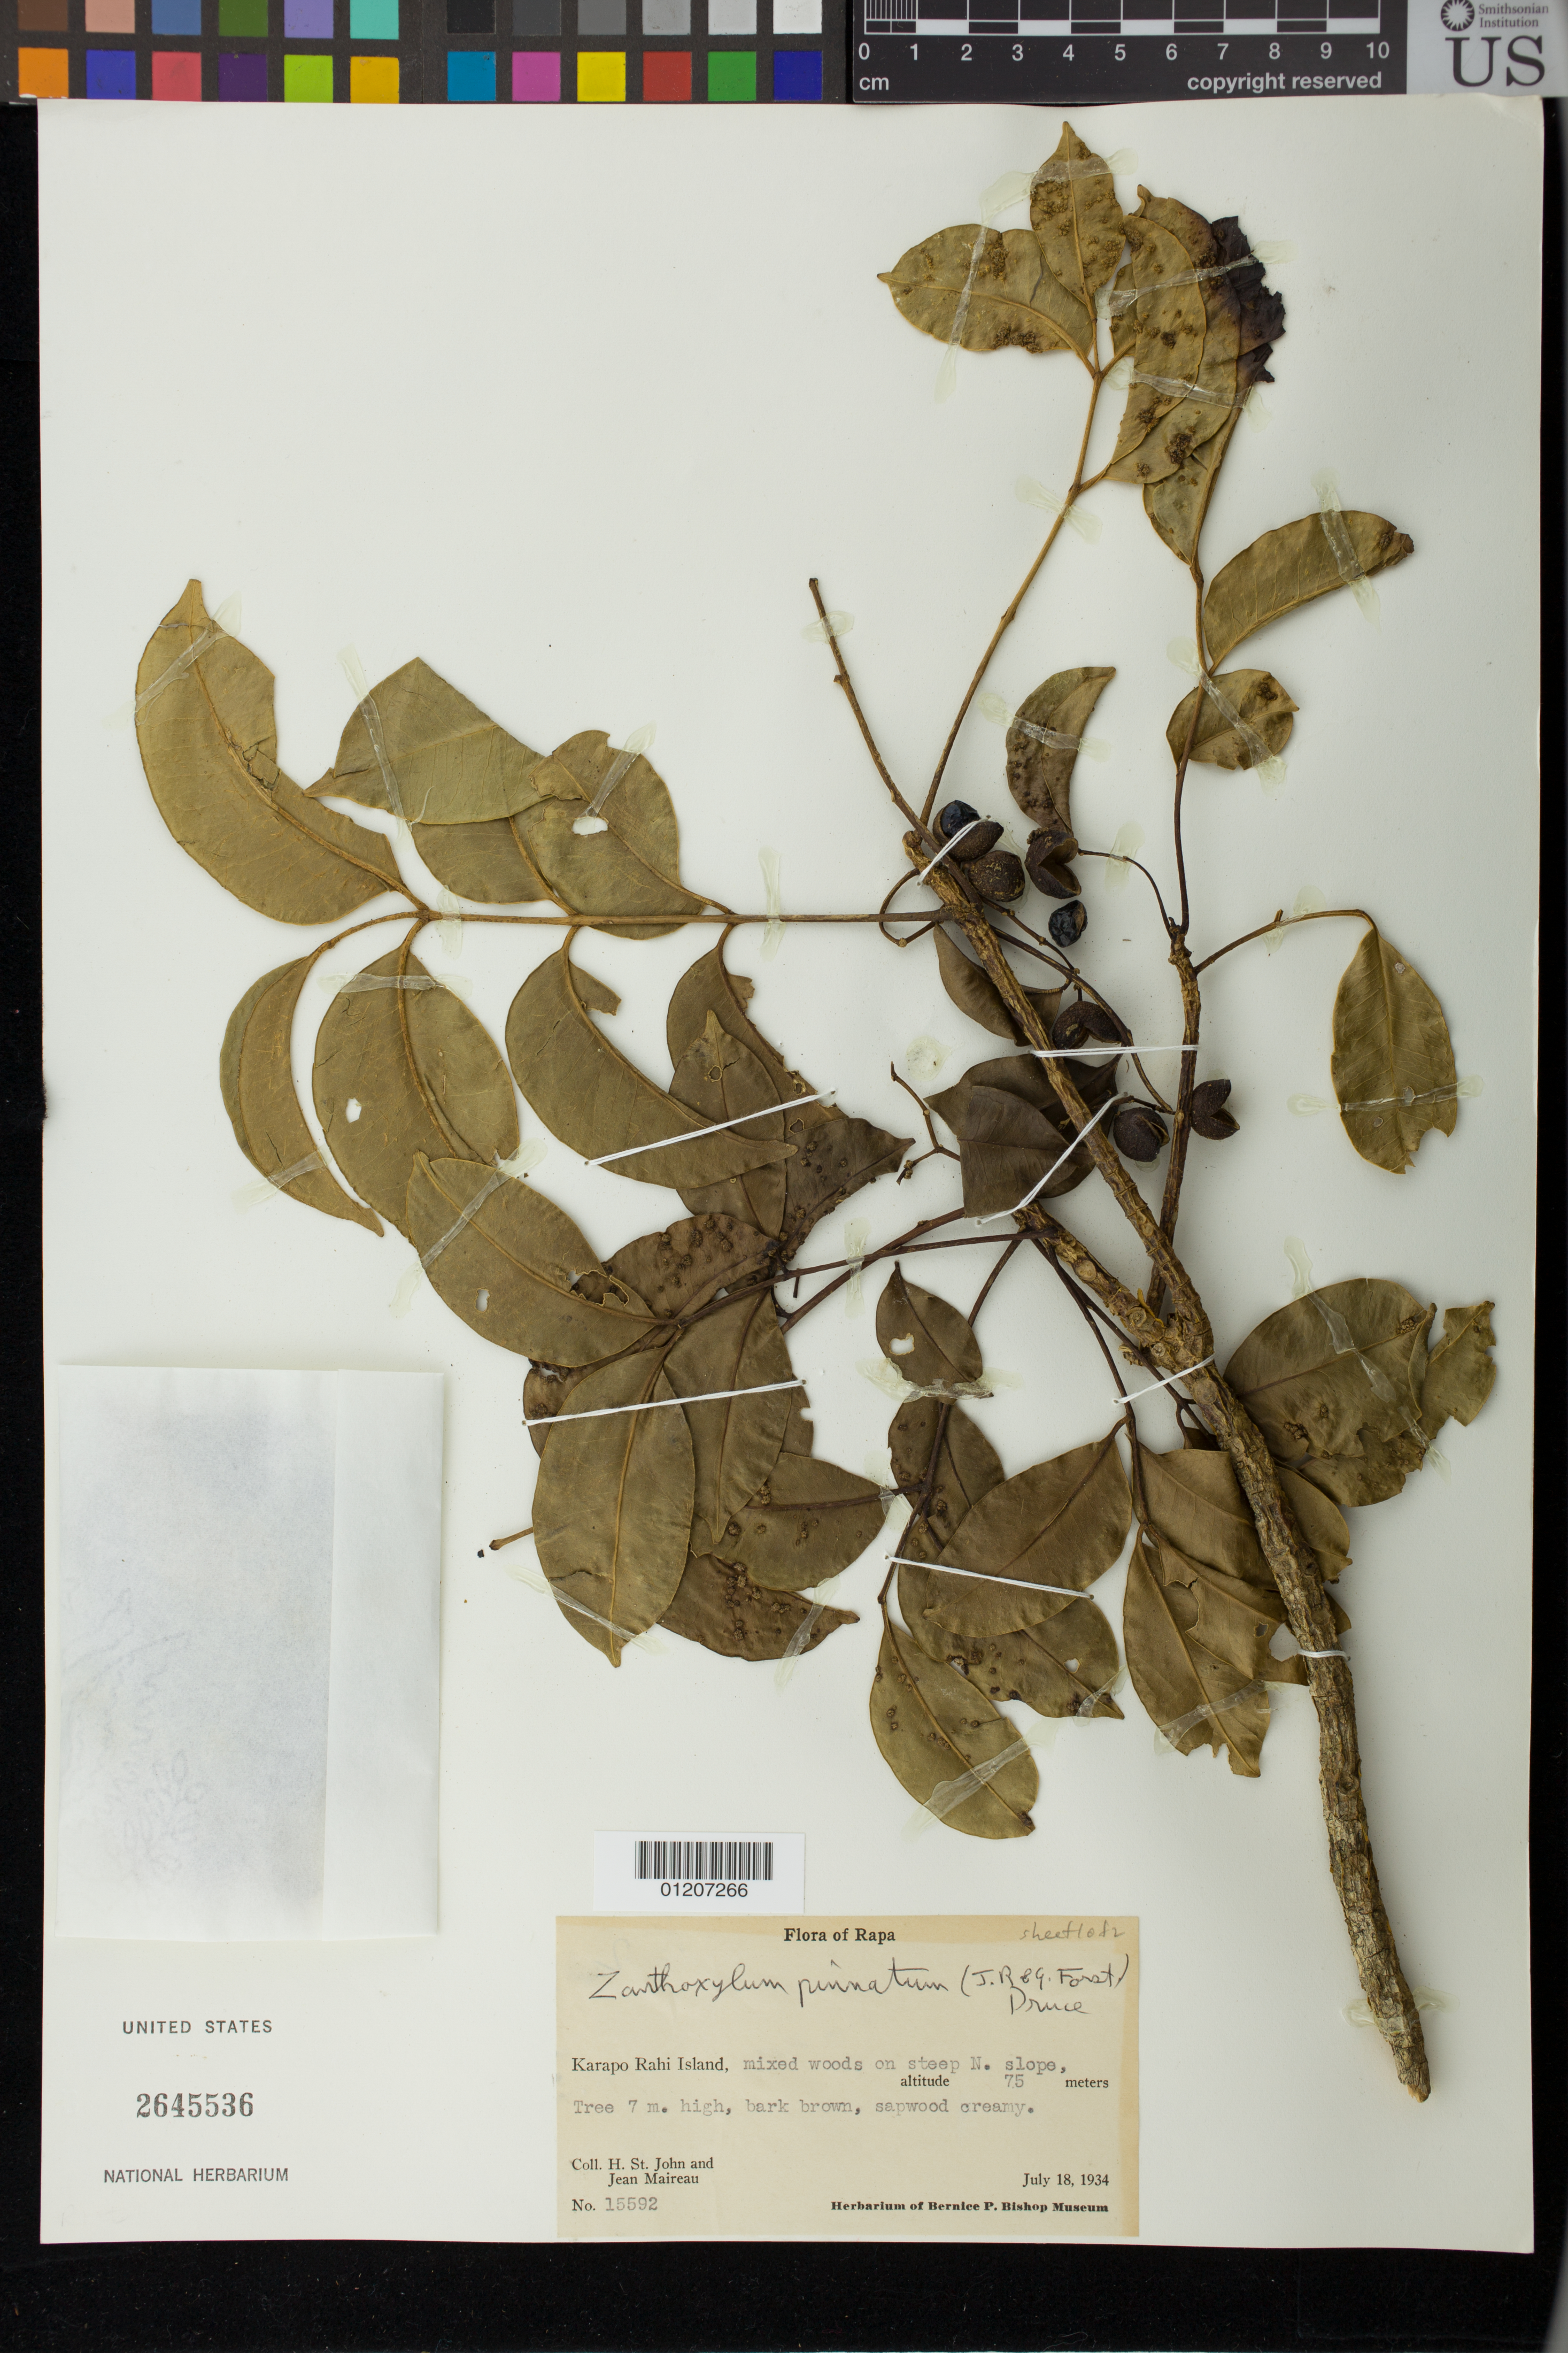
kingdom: Plantae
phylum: Tracheophyta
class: Magnoliopsida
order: Sapindales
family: Rutaceae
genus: Zanthoxylum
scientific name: Zanthoxylum pinnatum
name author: Druce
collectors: H. St. John & J. Maireau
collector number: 15592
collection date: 1934-07-18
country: French Polynesia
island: Rapa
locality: Karapo Rahi Island, N. slope.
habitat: Mixed woods.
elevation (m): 75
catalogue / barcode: US 2645536